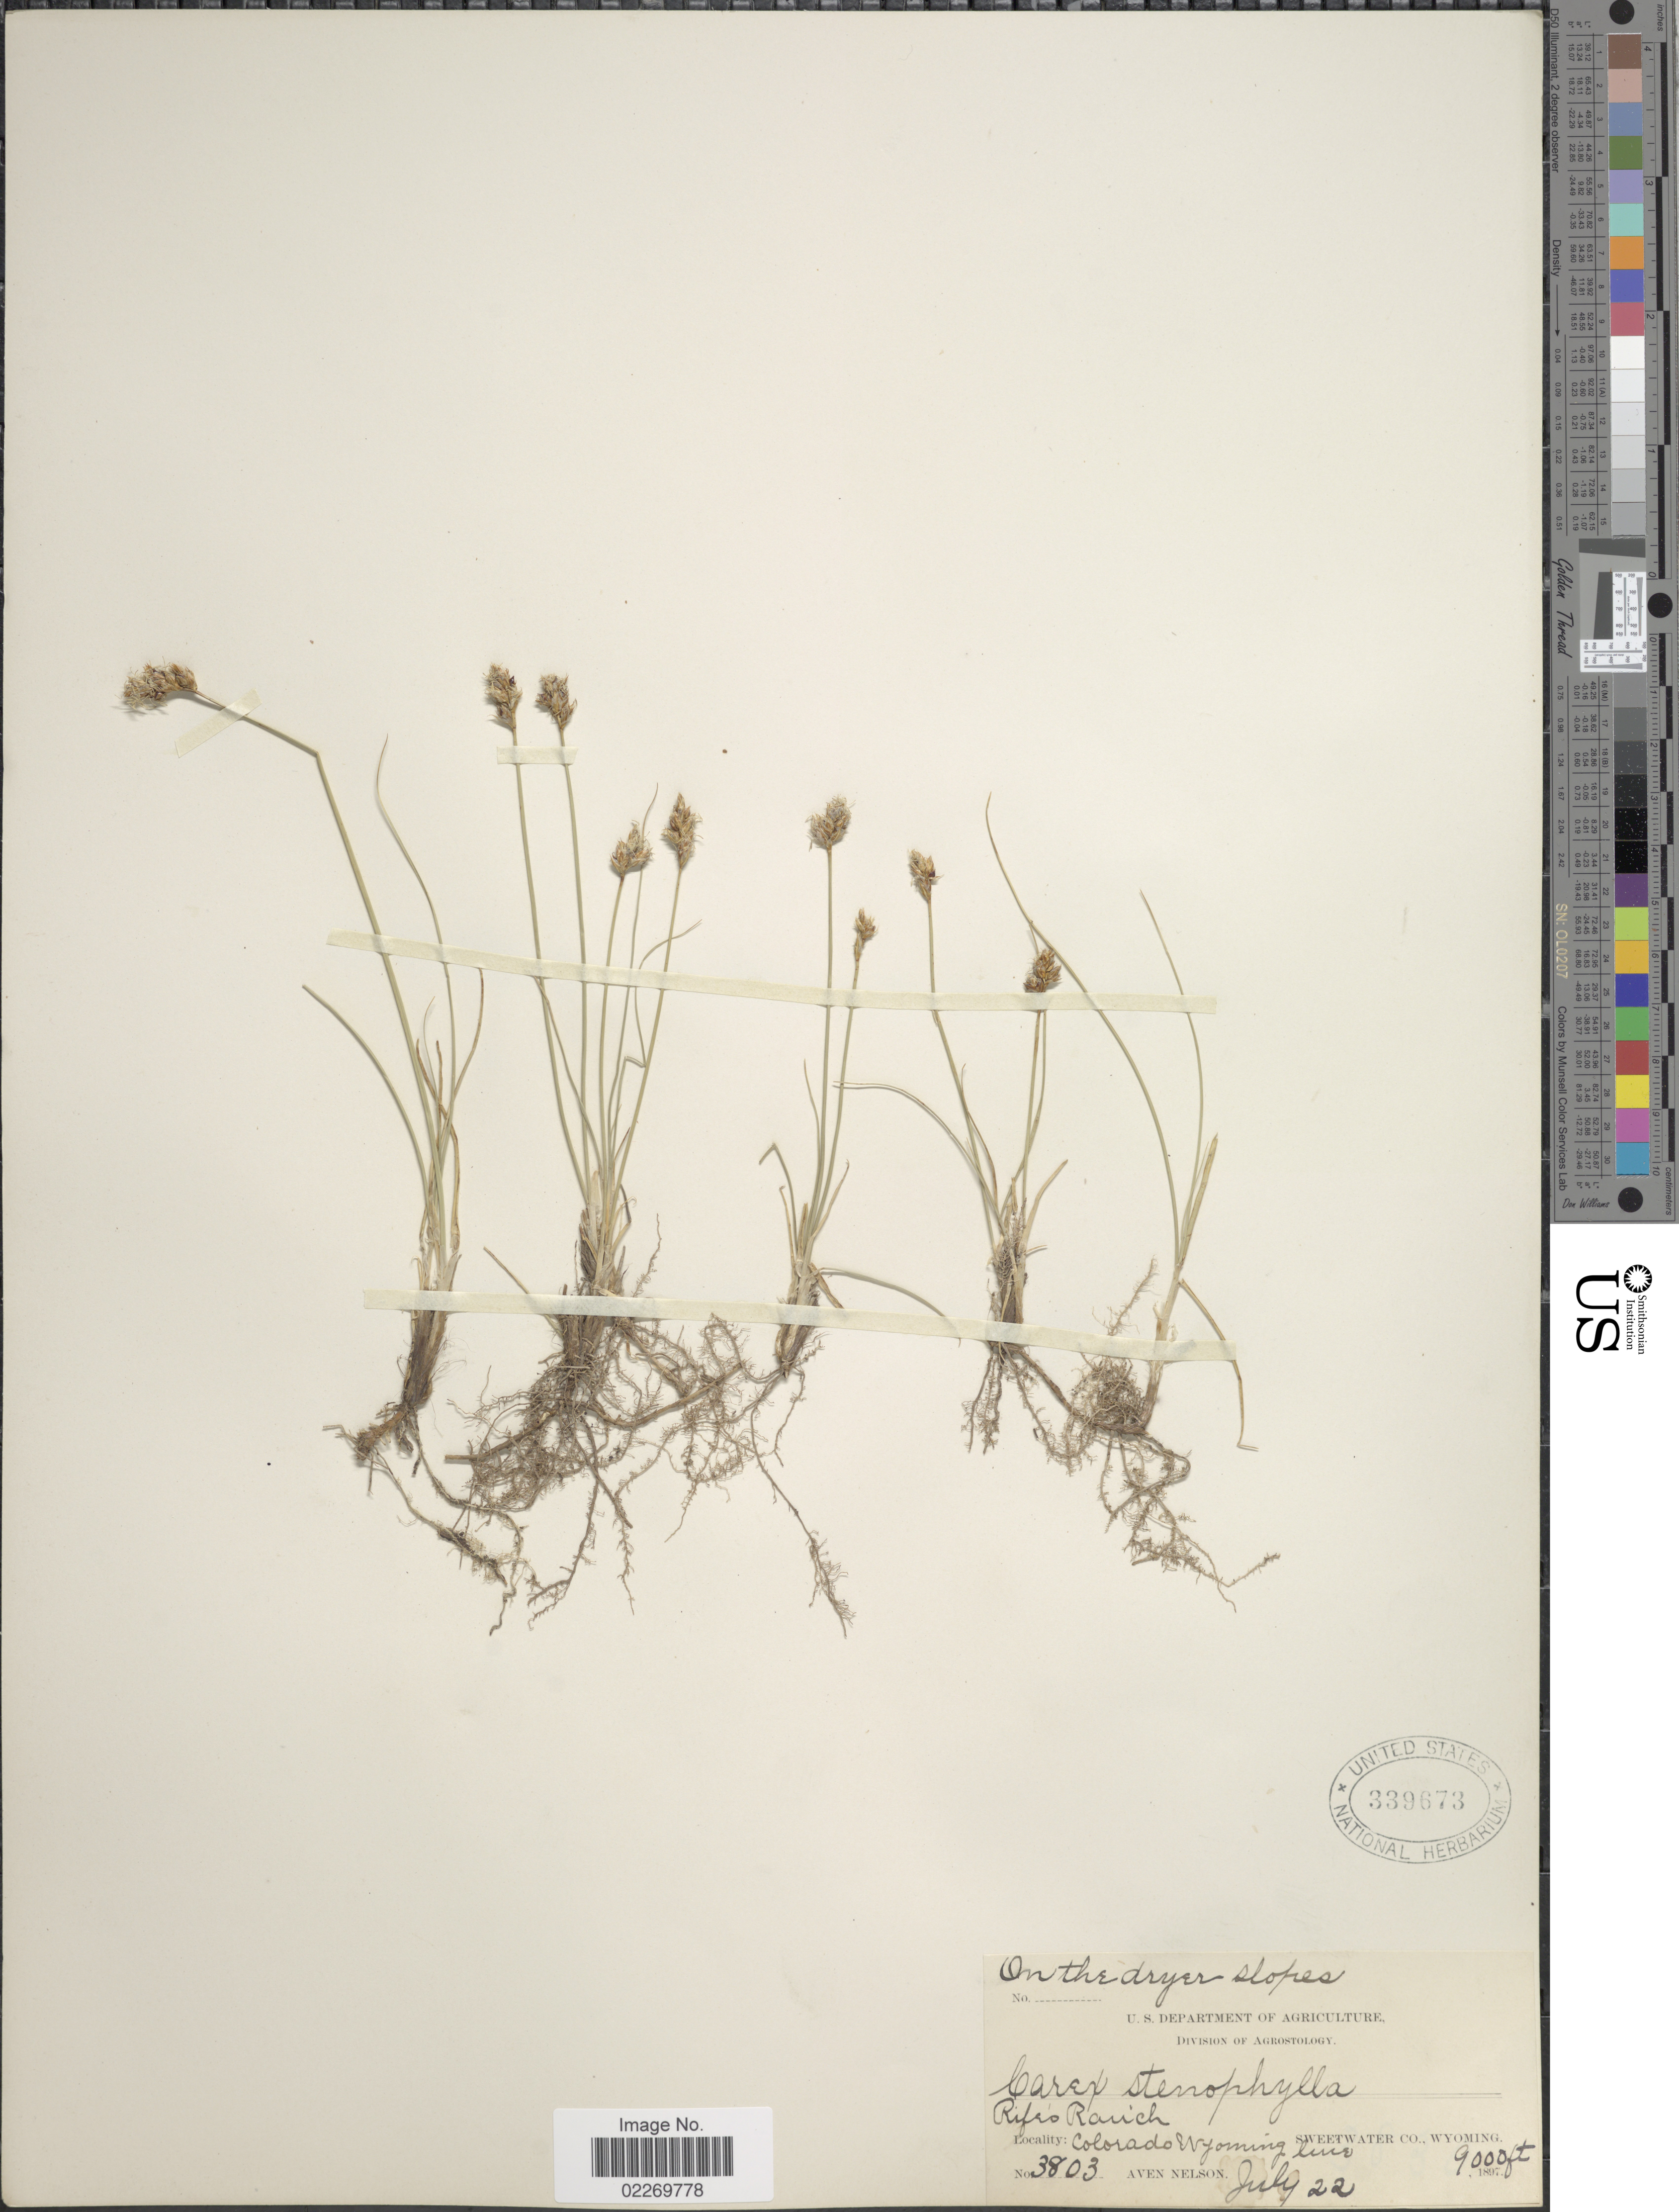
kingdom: Plantae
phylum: Tracheophyta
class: Liliopsida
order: Poales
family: Cyperaceae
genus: Carex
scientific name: Carex eleocharis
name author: L.H. Bailey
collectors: A. Nelson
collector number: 3803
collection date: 1897-07-22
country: United States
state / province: Wyoming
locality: Rife's Ranch. Colorado, Wyoming line, Sweetwater Co.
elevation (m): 2743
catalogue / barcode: US 339673